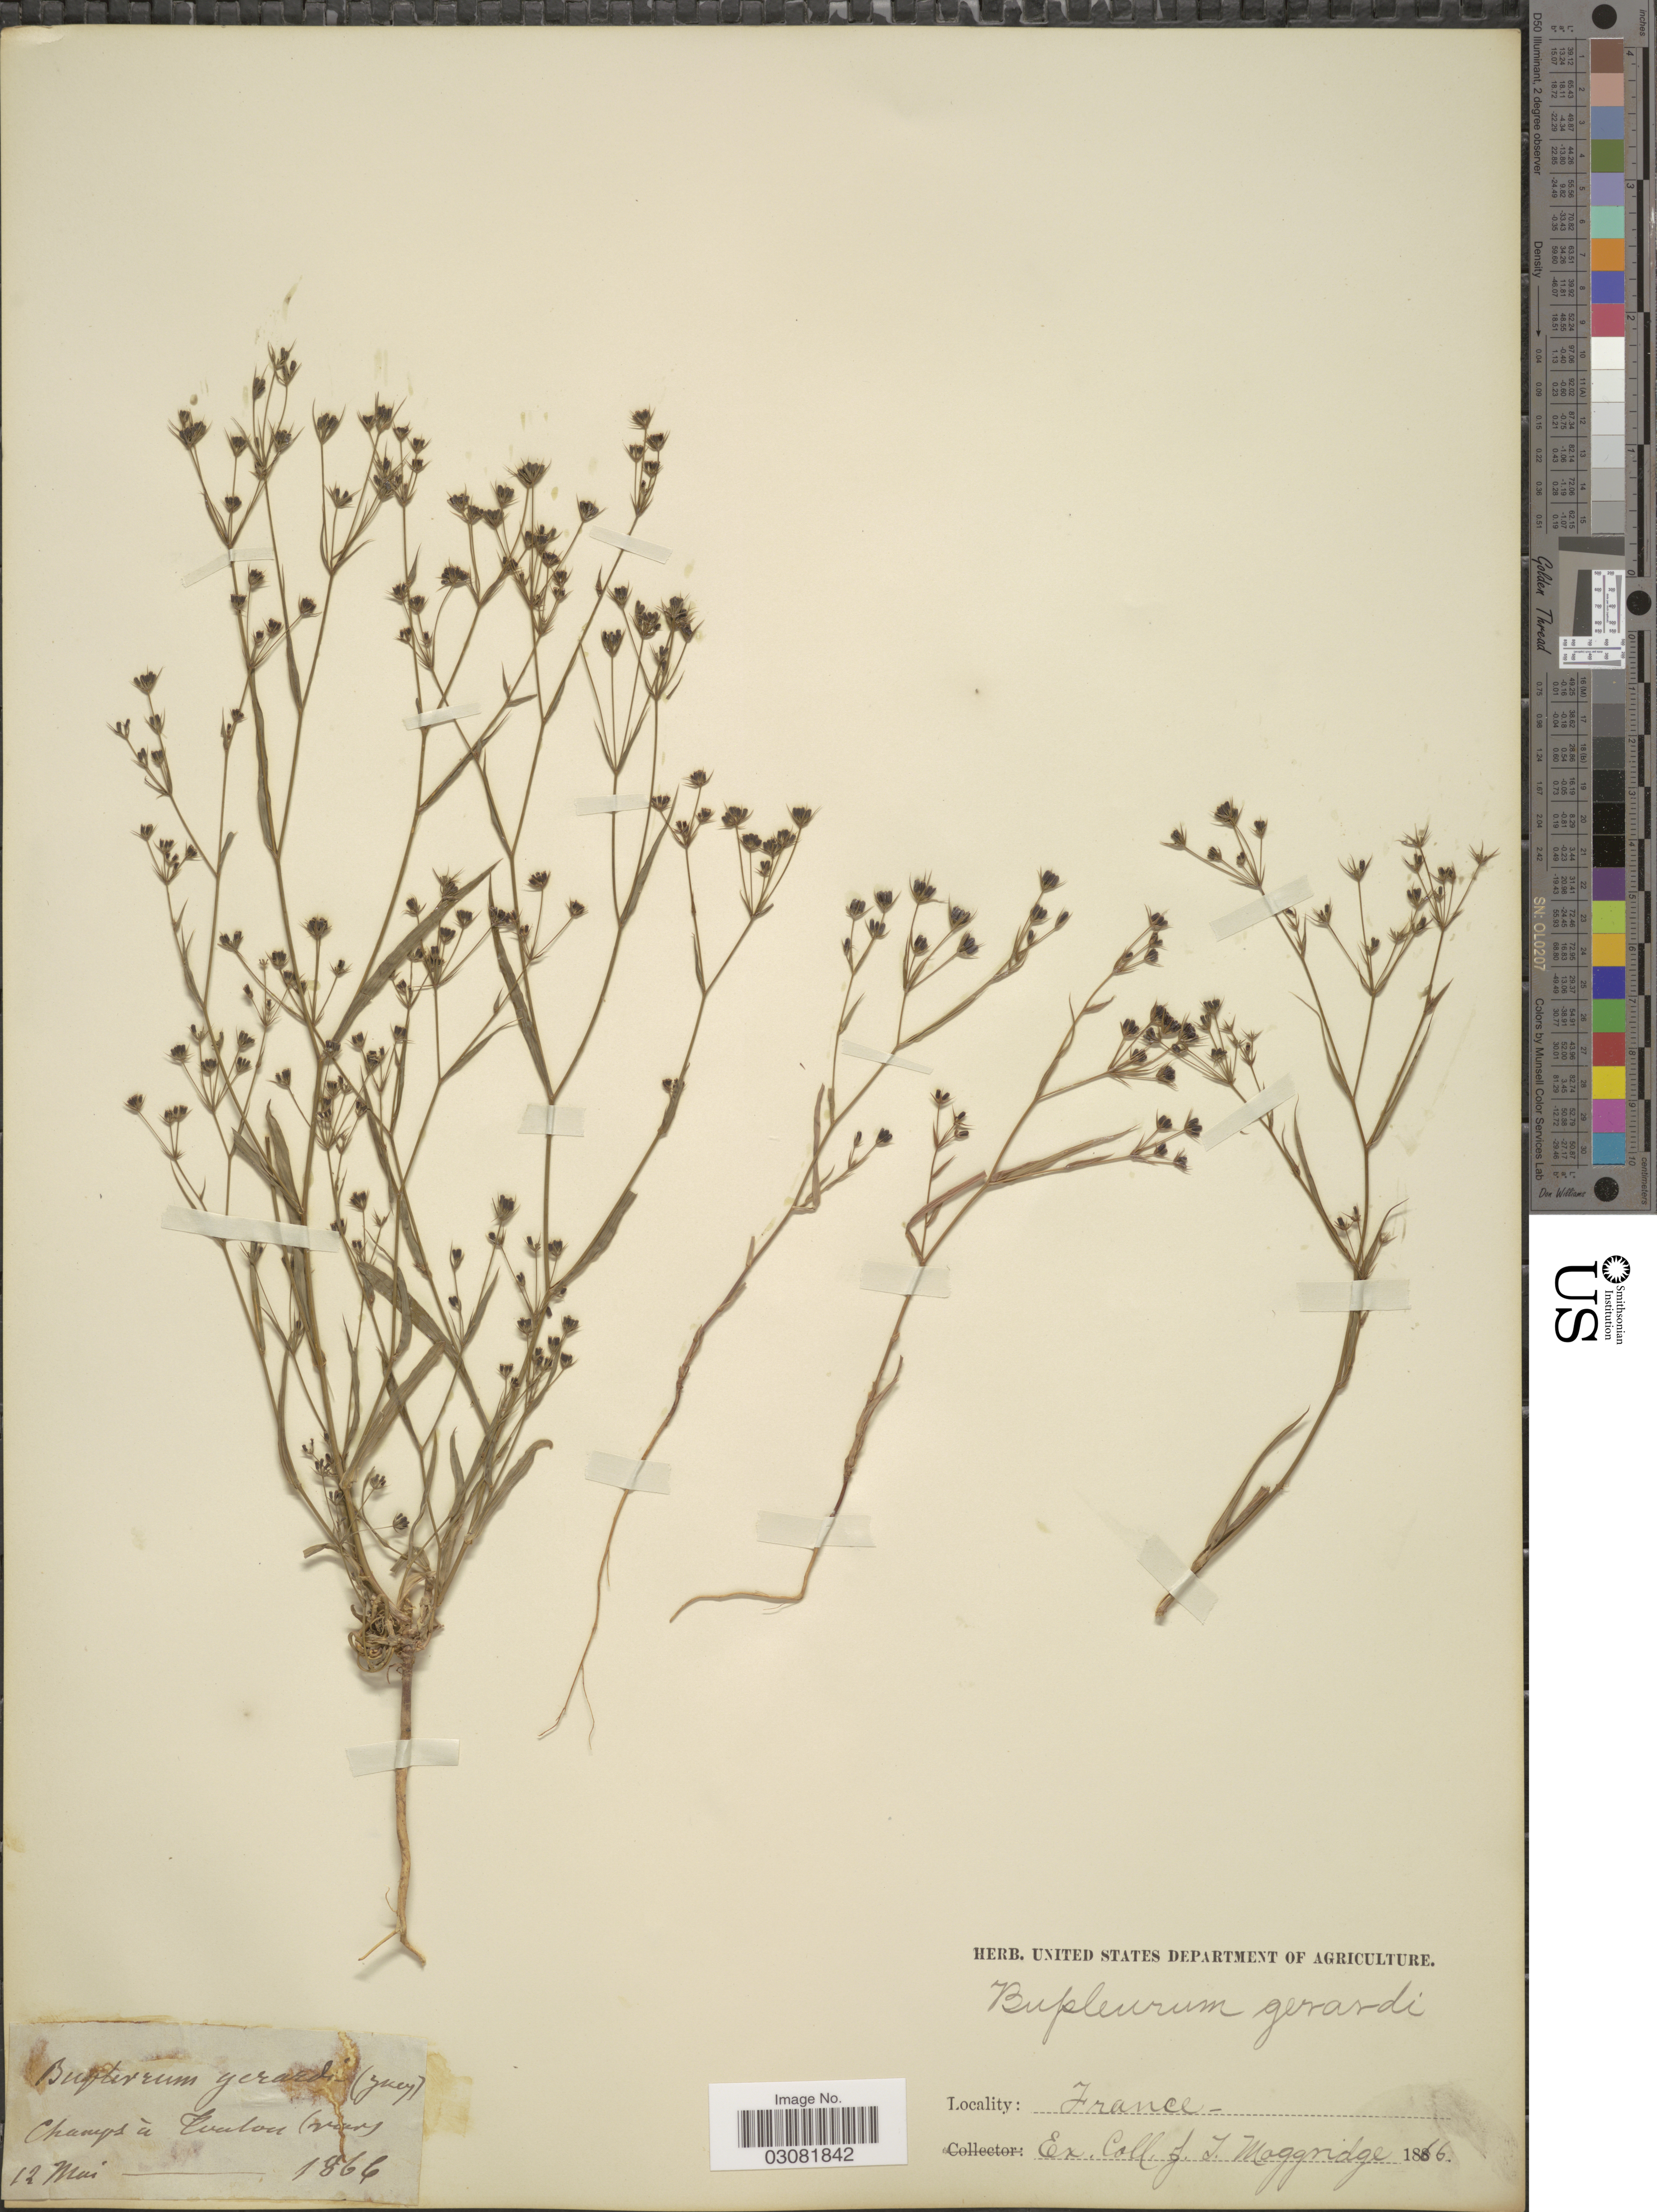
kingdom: Plantae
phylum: Tracheophyta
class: Magnoliopsida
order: Apiales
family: Apiaceae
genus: Bupleurum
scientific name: Bupleurum gerardii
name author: All.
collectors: ex herb. J.T. Moggridge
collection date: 1866-05-12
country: France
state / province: Provence-Alpes-Côte d'Azur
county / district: Var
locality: Champs á Toulon (Var).